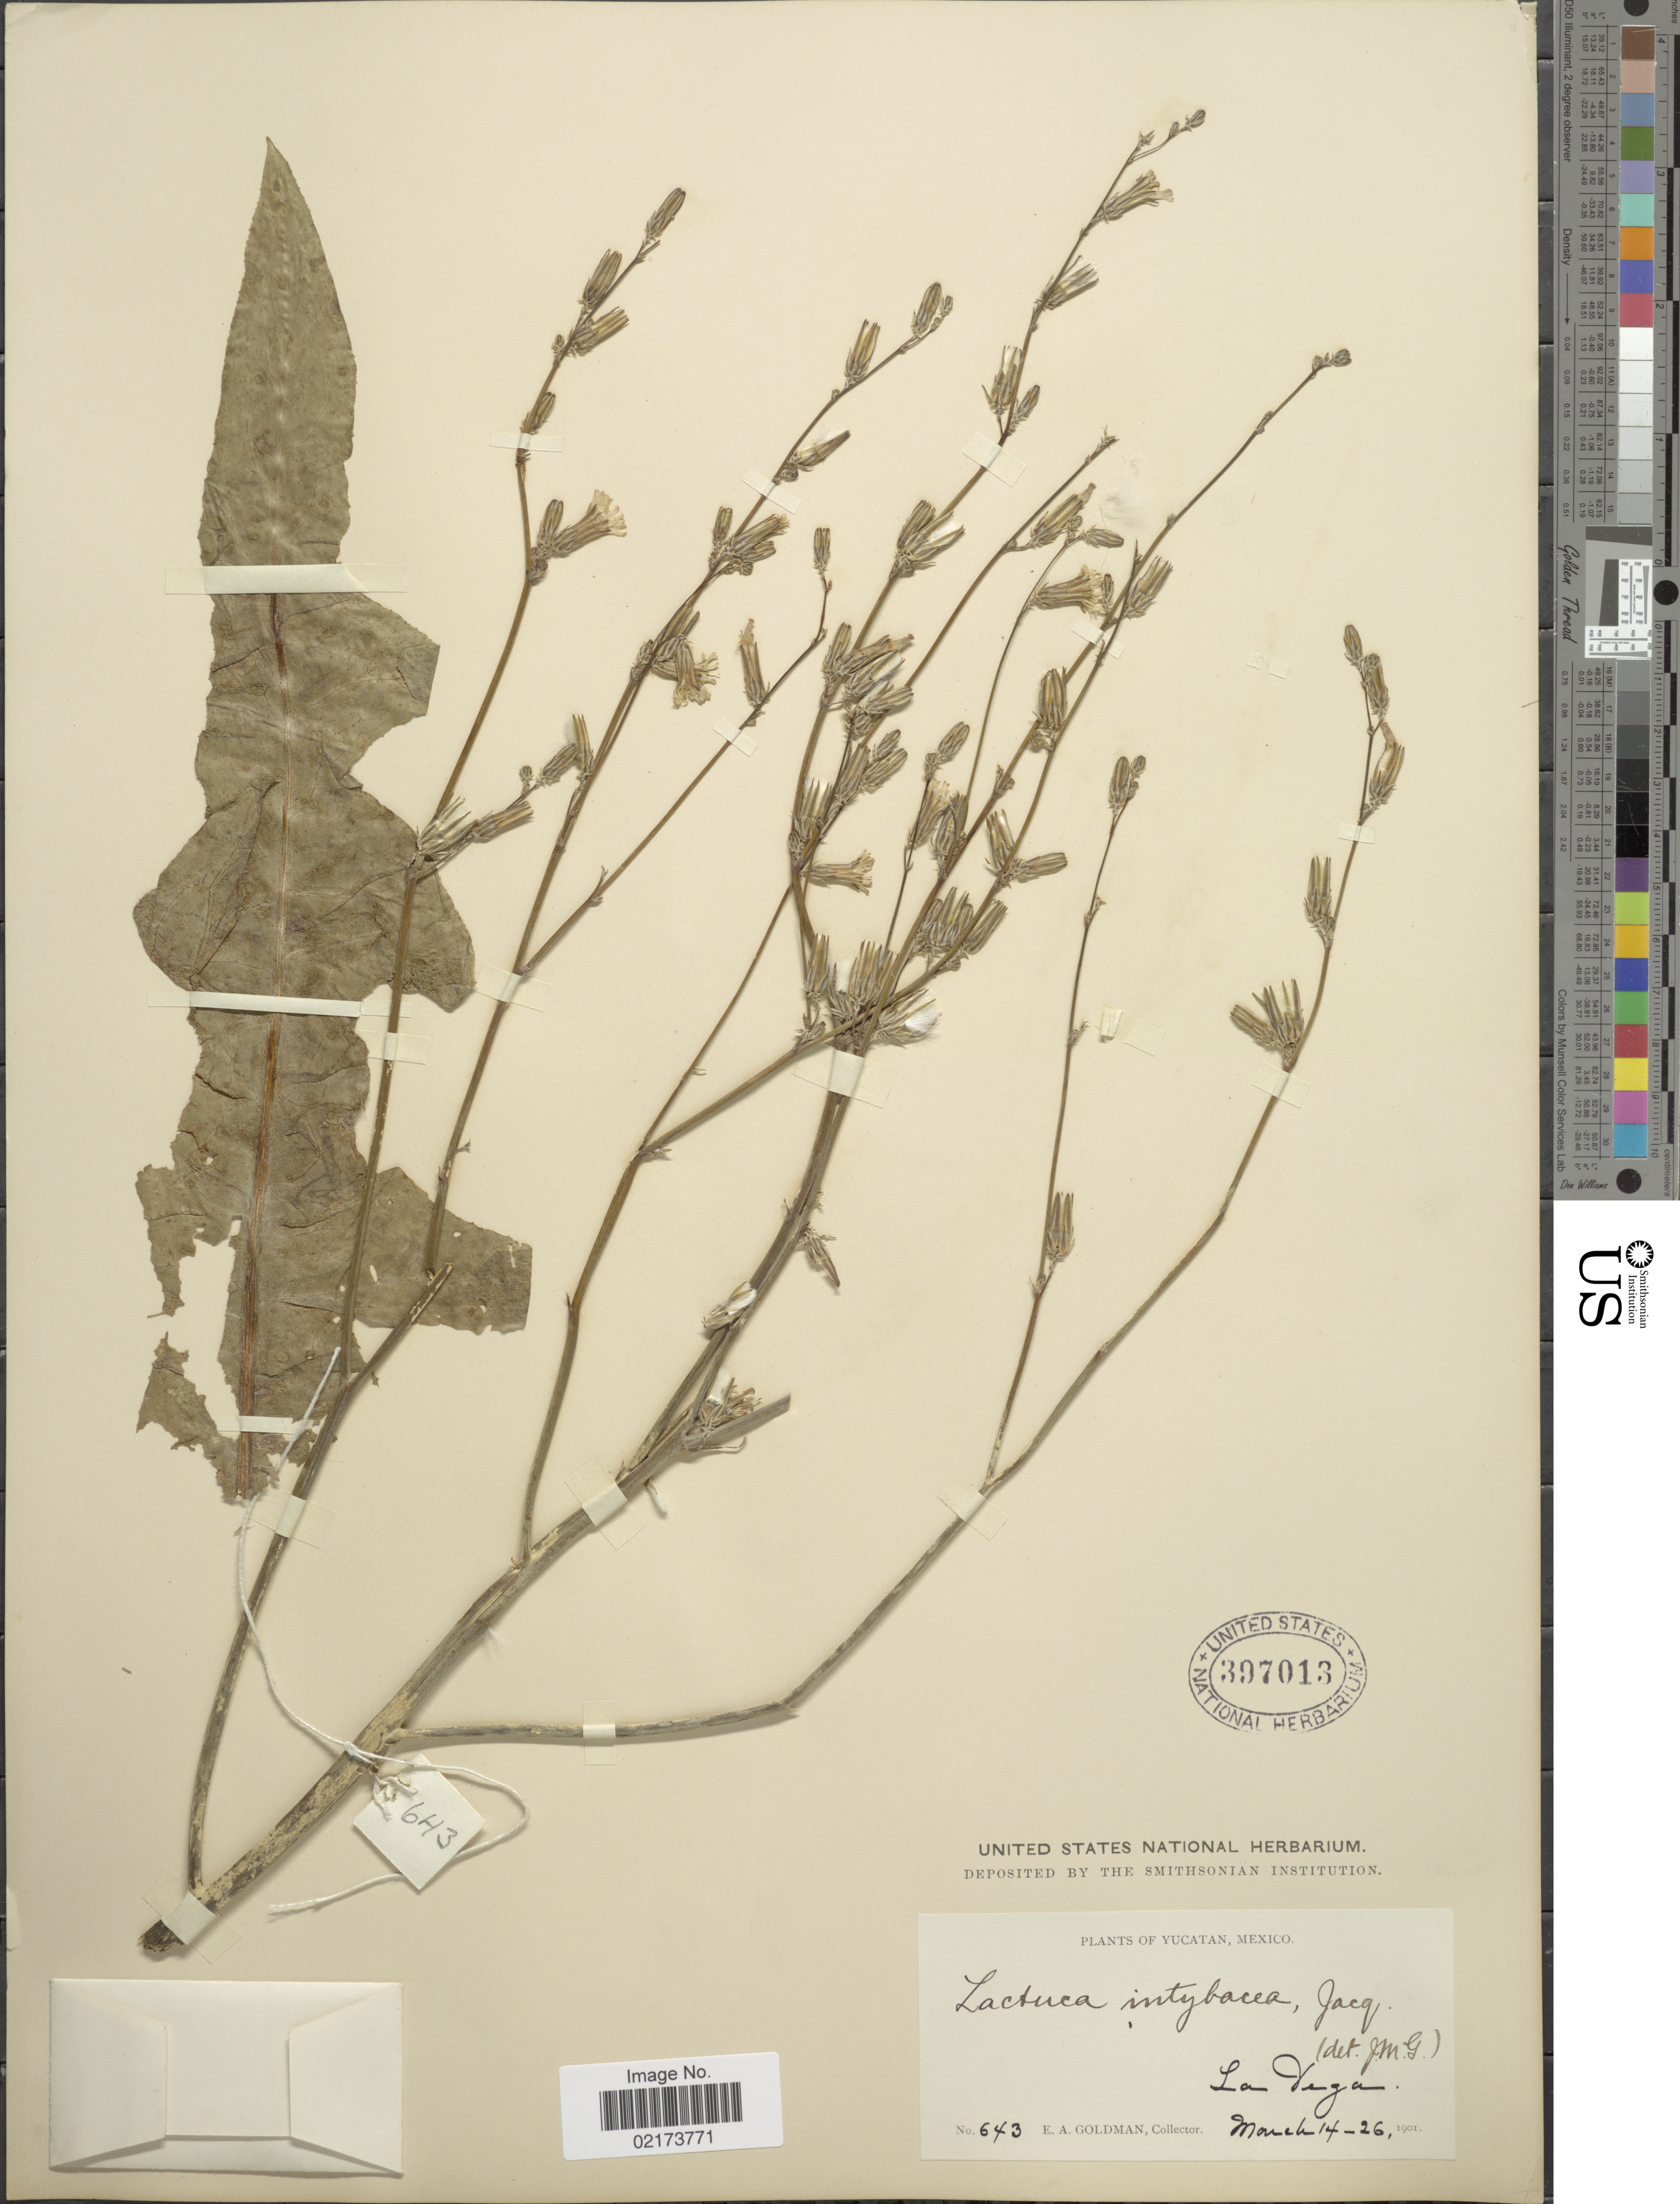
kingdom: Plantae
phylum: Tracheophyta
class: Magnoliopsida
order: Asterales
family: Asteraceae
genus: Lactuca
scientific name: Lactuca intybacea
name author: (Jacq.) P. Beauv.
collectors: E. A. Goldman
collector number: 643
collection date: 1901-03-14/1901-03-26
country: Mexico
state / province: Yucatán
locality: La Vega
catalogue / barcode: US 397013